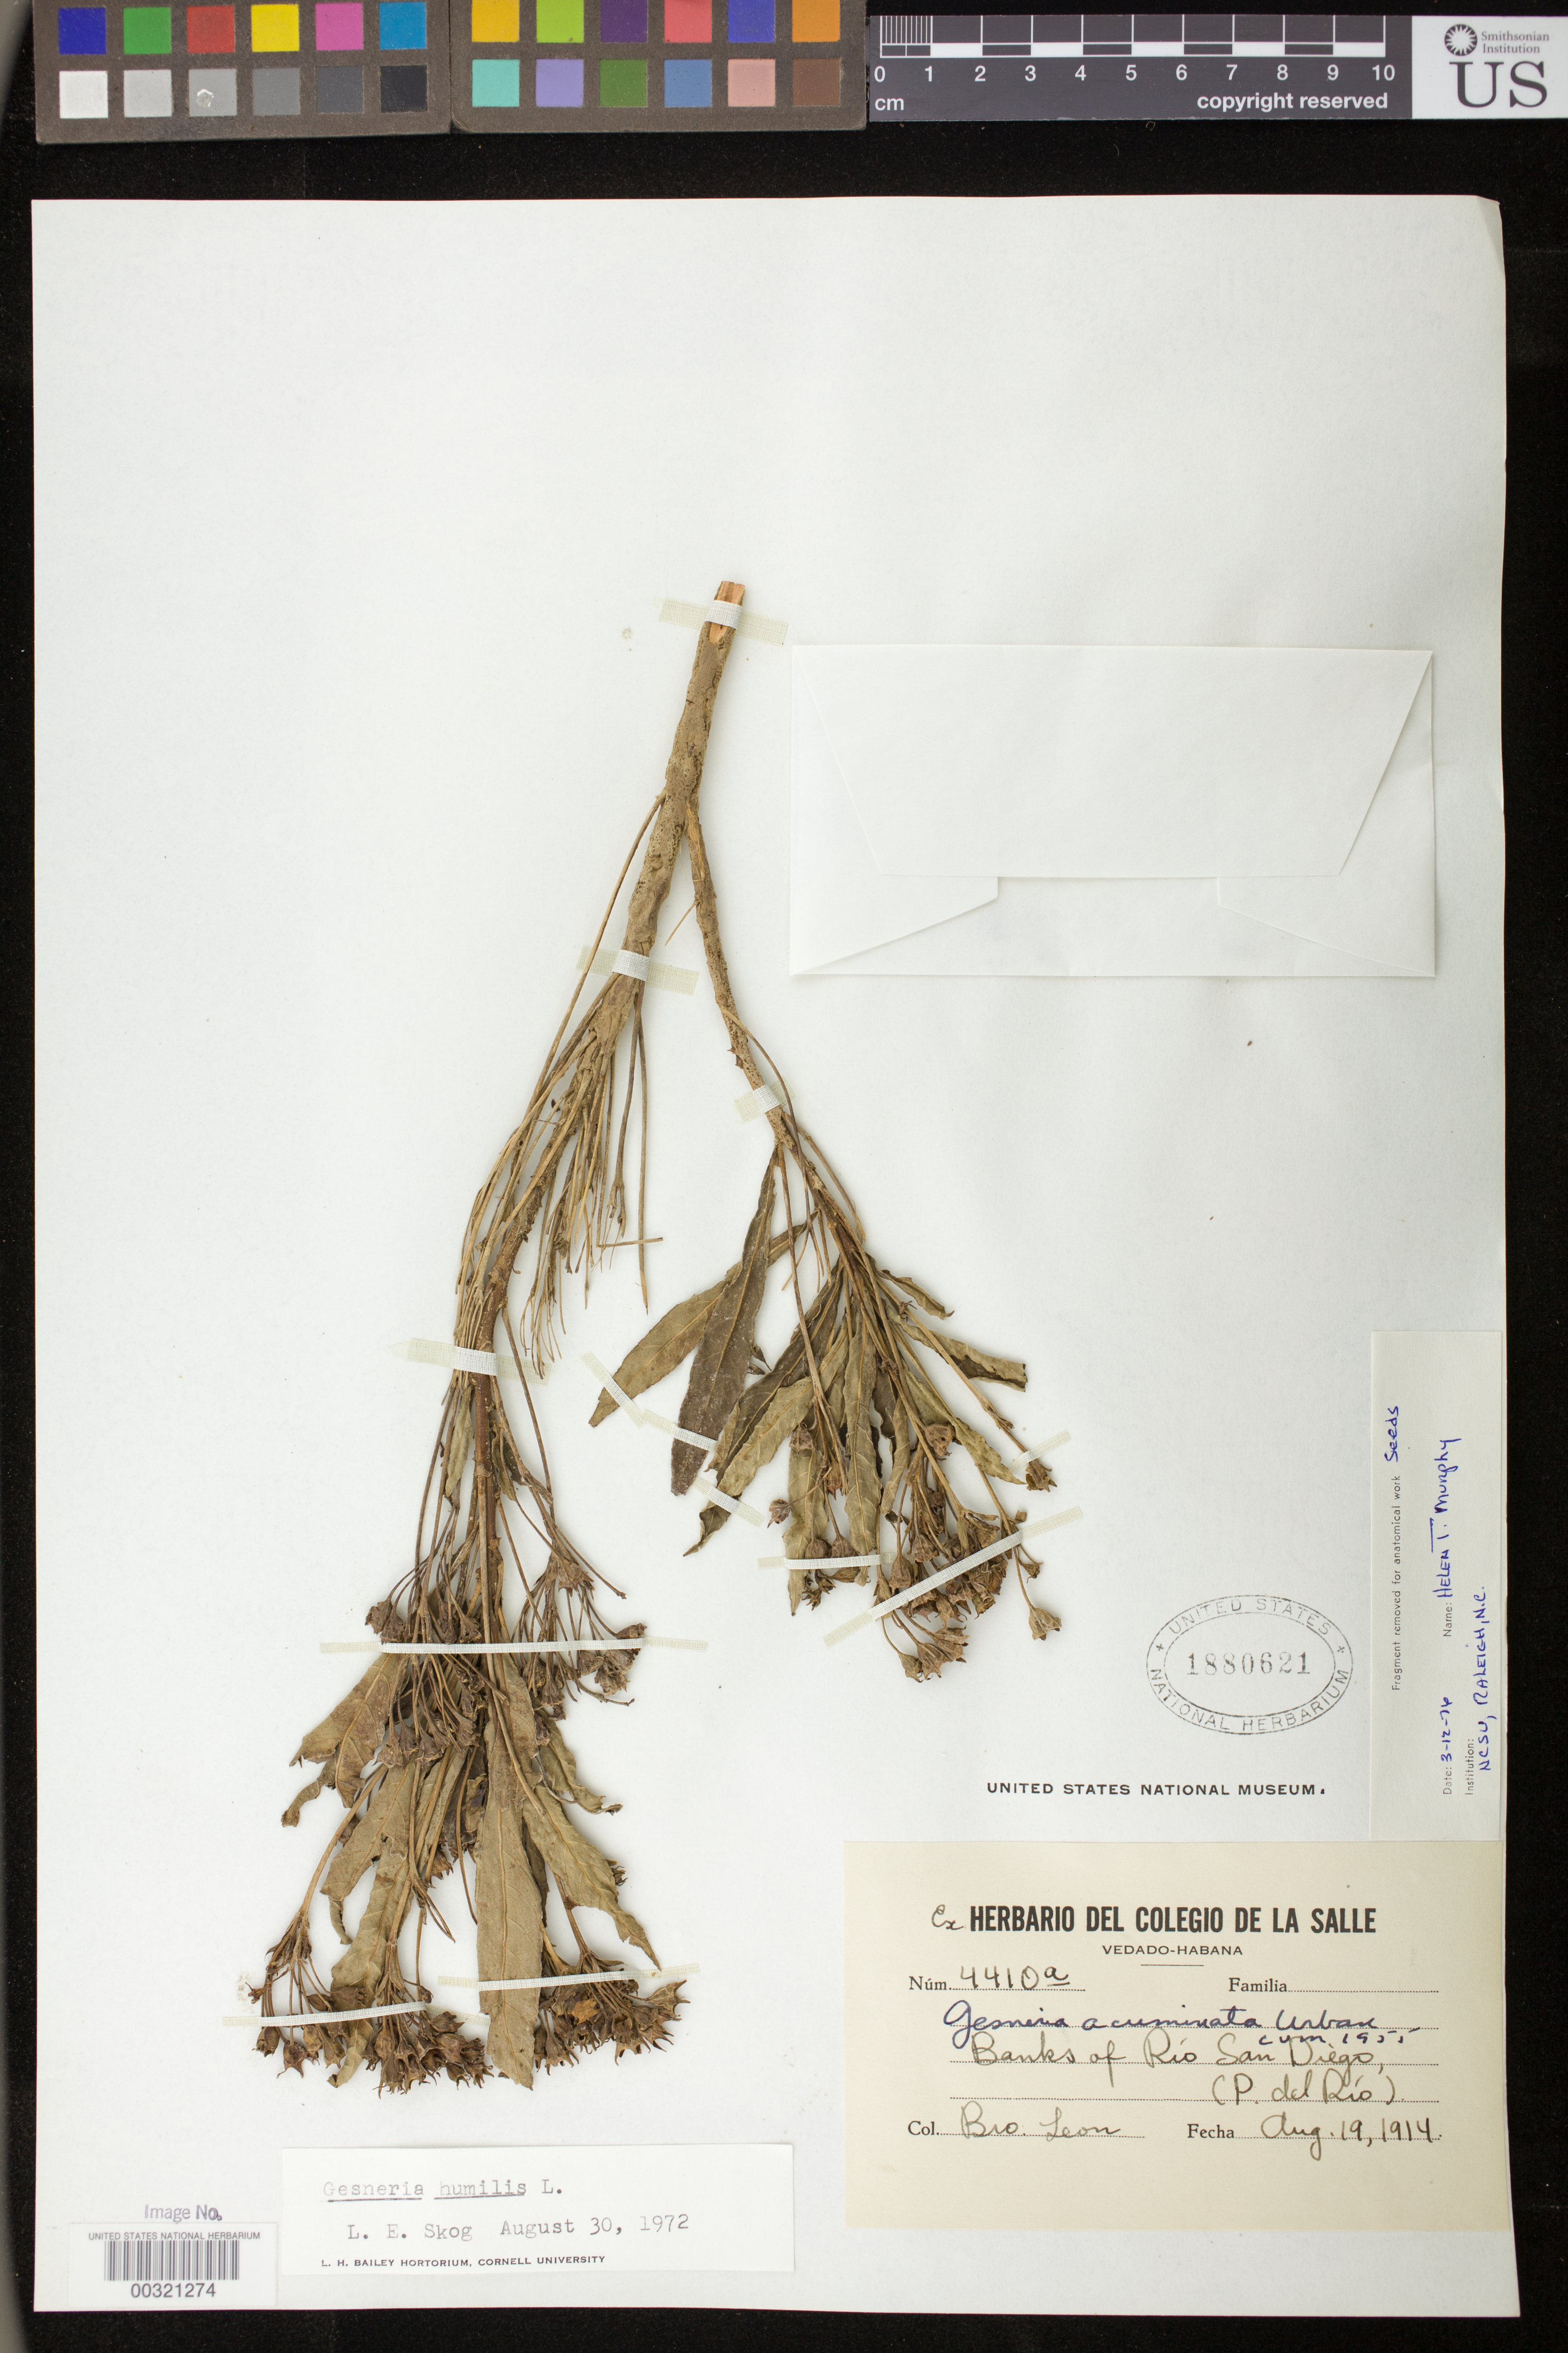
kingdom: Plantae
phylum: Tracheophyta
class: Magnoliopsida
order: Lamiales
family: Gesneriaceae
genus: Gesneria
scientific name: Gesneria humilis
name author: L.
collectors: F. Leon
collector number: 4410 a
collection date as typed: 19 Aug 1914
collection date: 1914-08-19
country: Cuba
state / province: Pinar del Rio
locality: Banks of Rio San Diego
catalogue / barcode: US 1880621